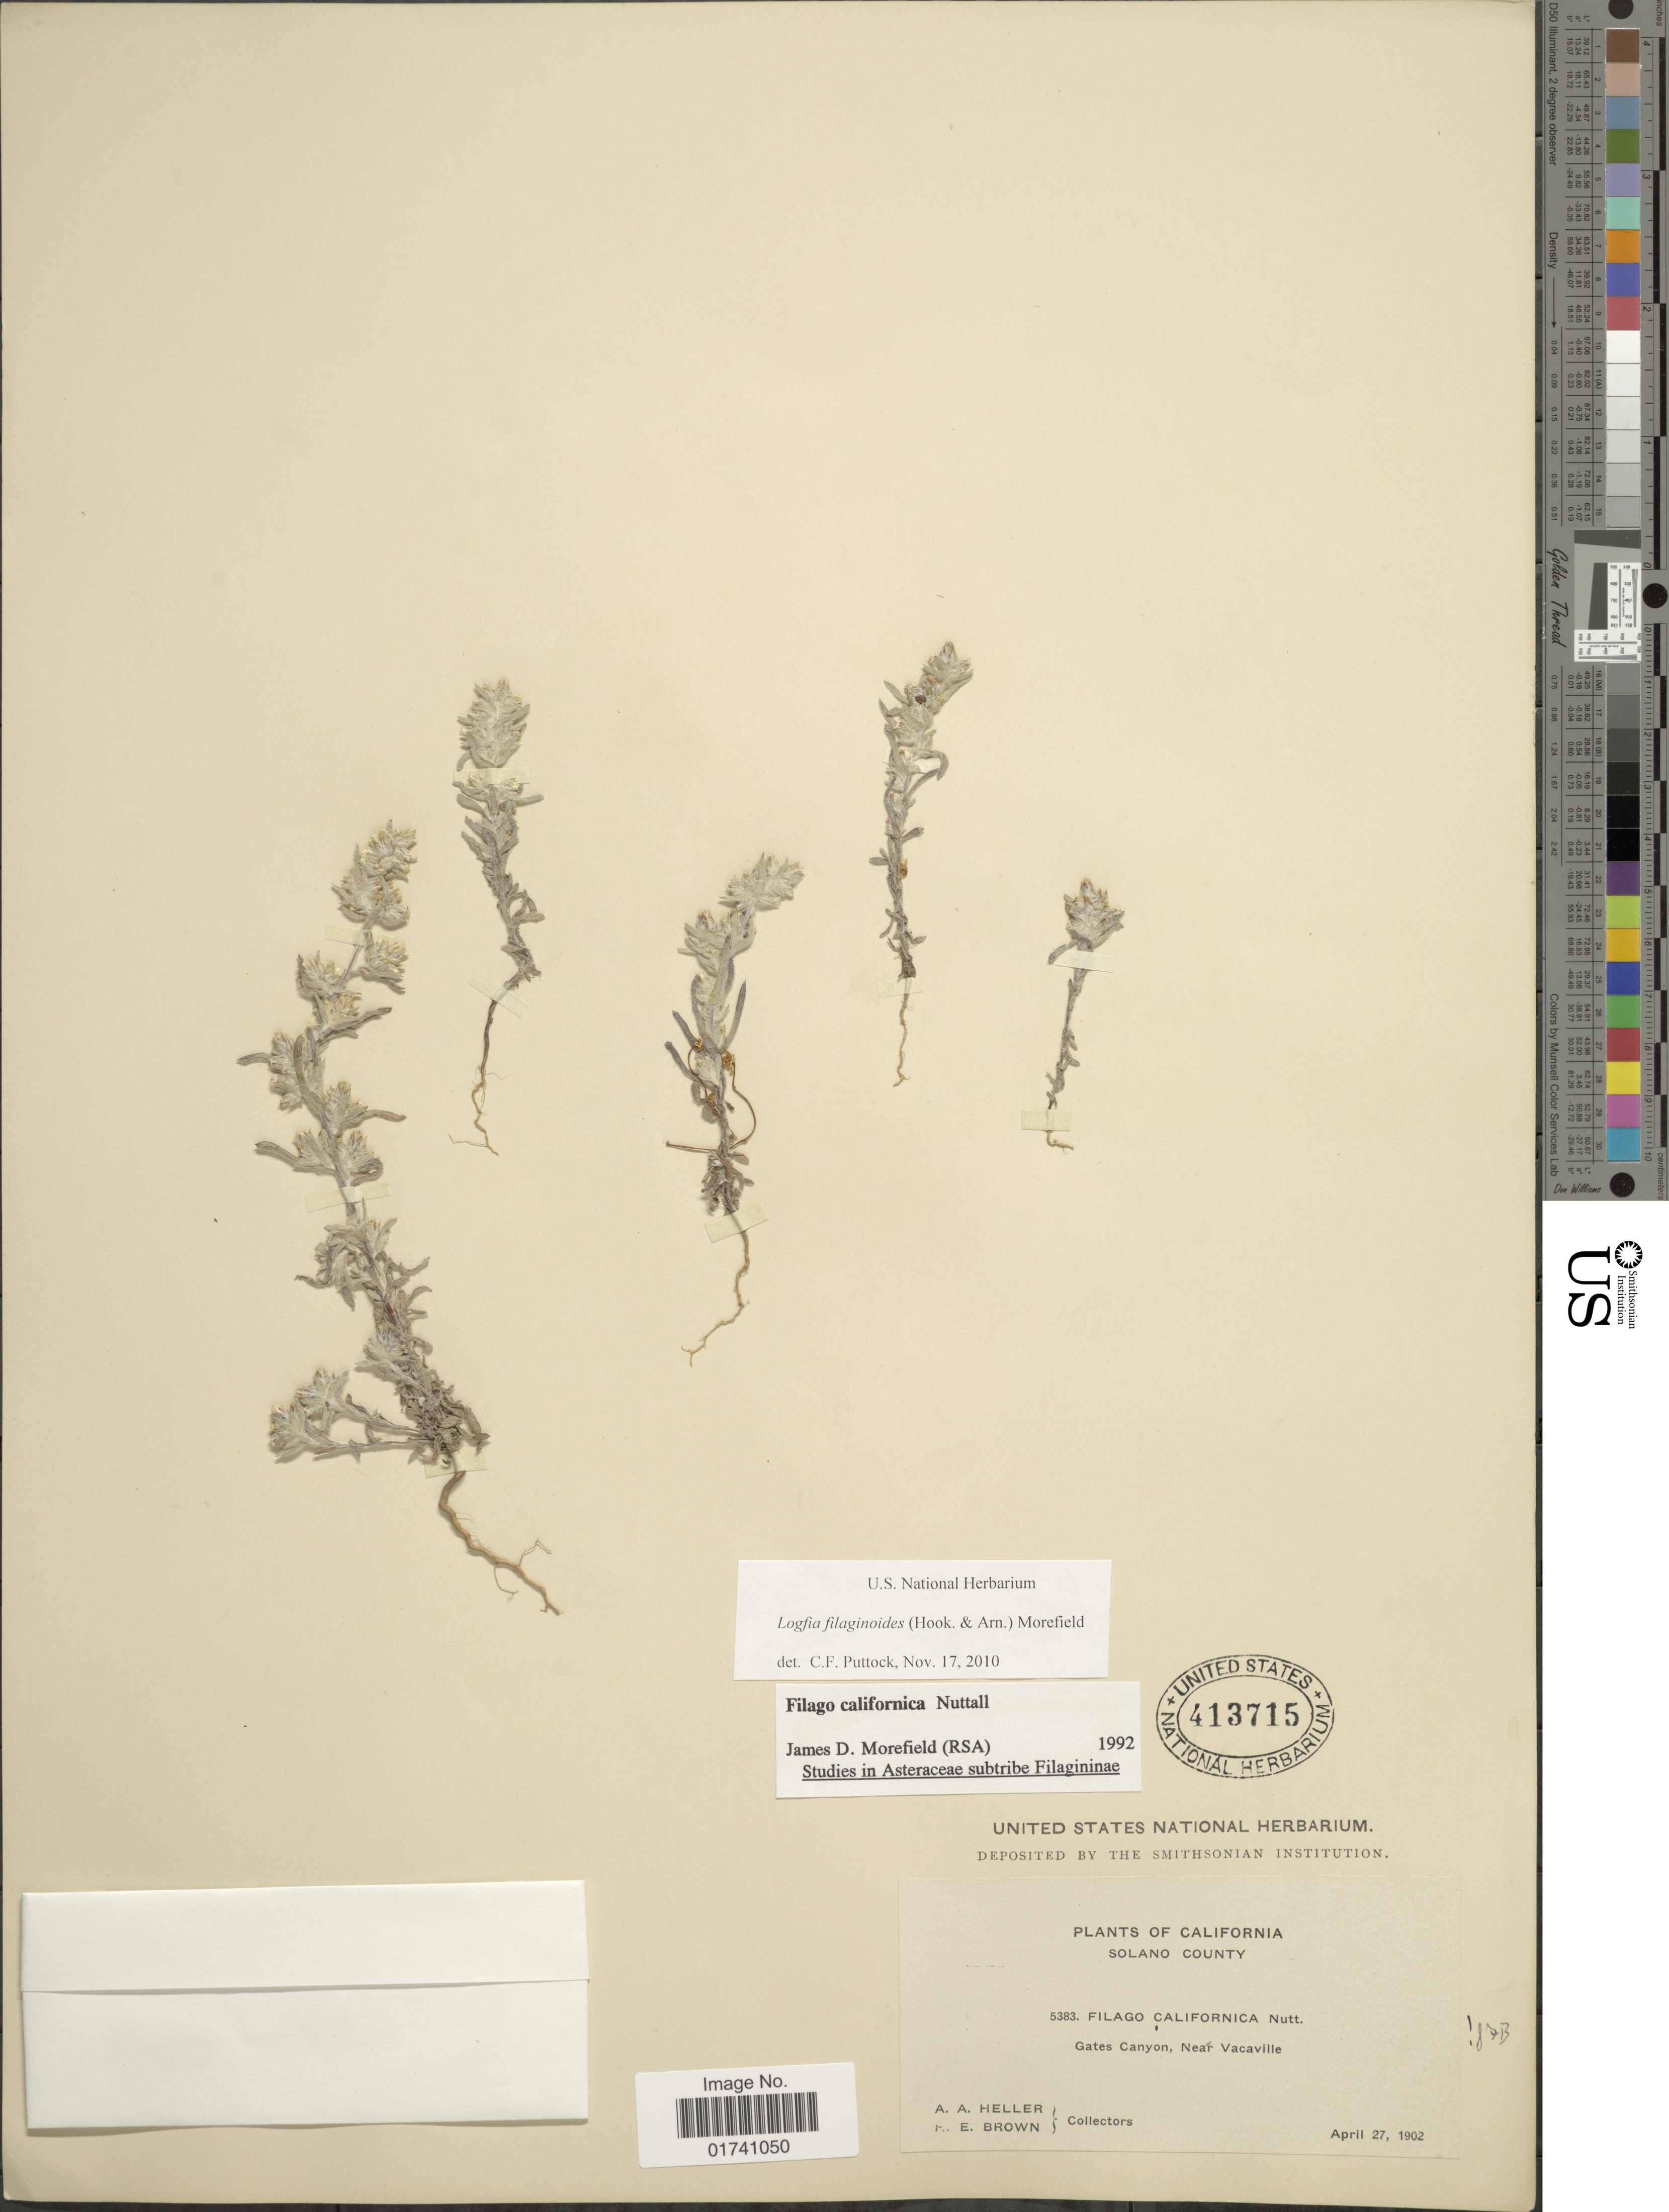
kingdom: Plantae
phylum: Tracheophyta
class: Magnoliopsida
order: Asterales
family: Asteraceae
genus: Logfia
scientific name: Logfia filaginoides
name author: (Hook. & Arn.) Morefield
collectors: A. A. Heller & H. E. Brown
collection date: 1902-04-27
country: United States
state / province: California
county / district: Solano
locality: Solano County. Gates Canyon, near Vacaville.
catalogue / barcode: US 413715